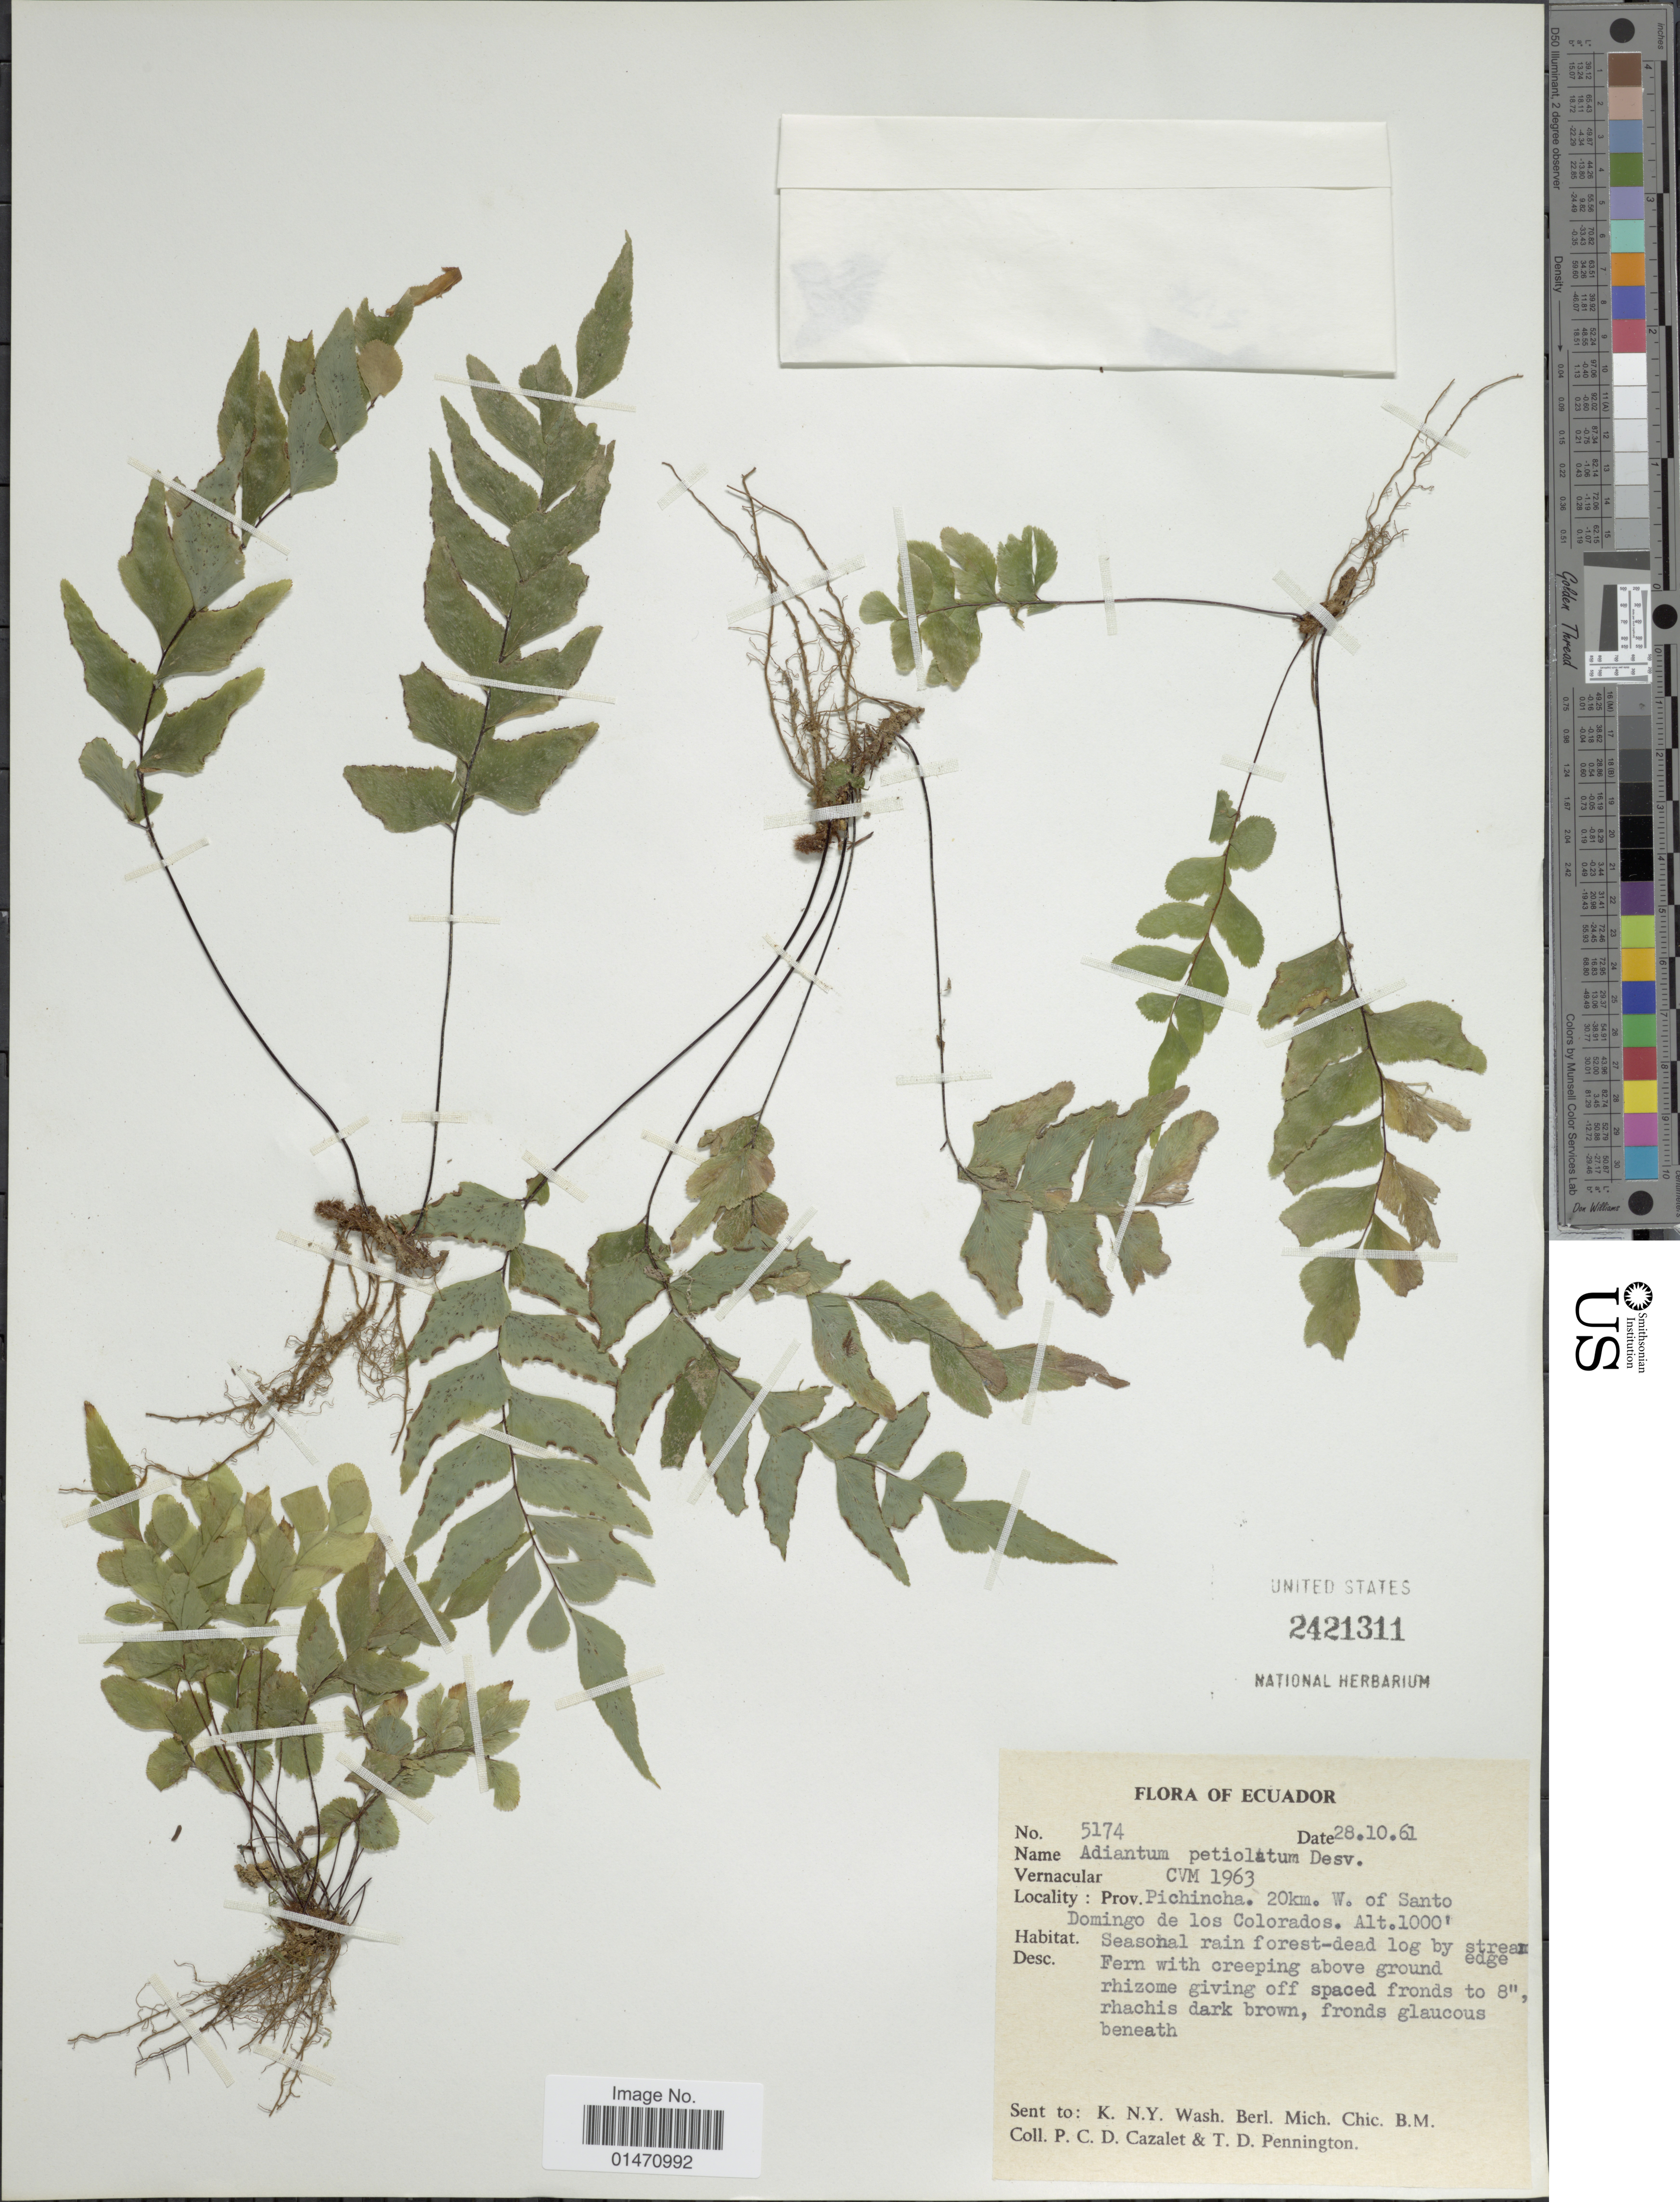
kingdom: Plantae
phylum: Tracheophyta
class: Polypodiopsida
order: Polypodiales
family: Pteridaceae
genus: Adiantum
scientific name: Adiantum petiolatum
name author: Desv.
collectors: P. C. D. Cazalet & T. D. Pennington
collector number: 5174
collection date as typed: Transcribed d/m/y: 28/10/61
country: Ecuador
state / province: Pichincha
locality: Prov. Pichincha, 20km W of Santo Domingo de los Colorados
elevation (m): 305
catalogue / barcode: US 2421311